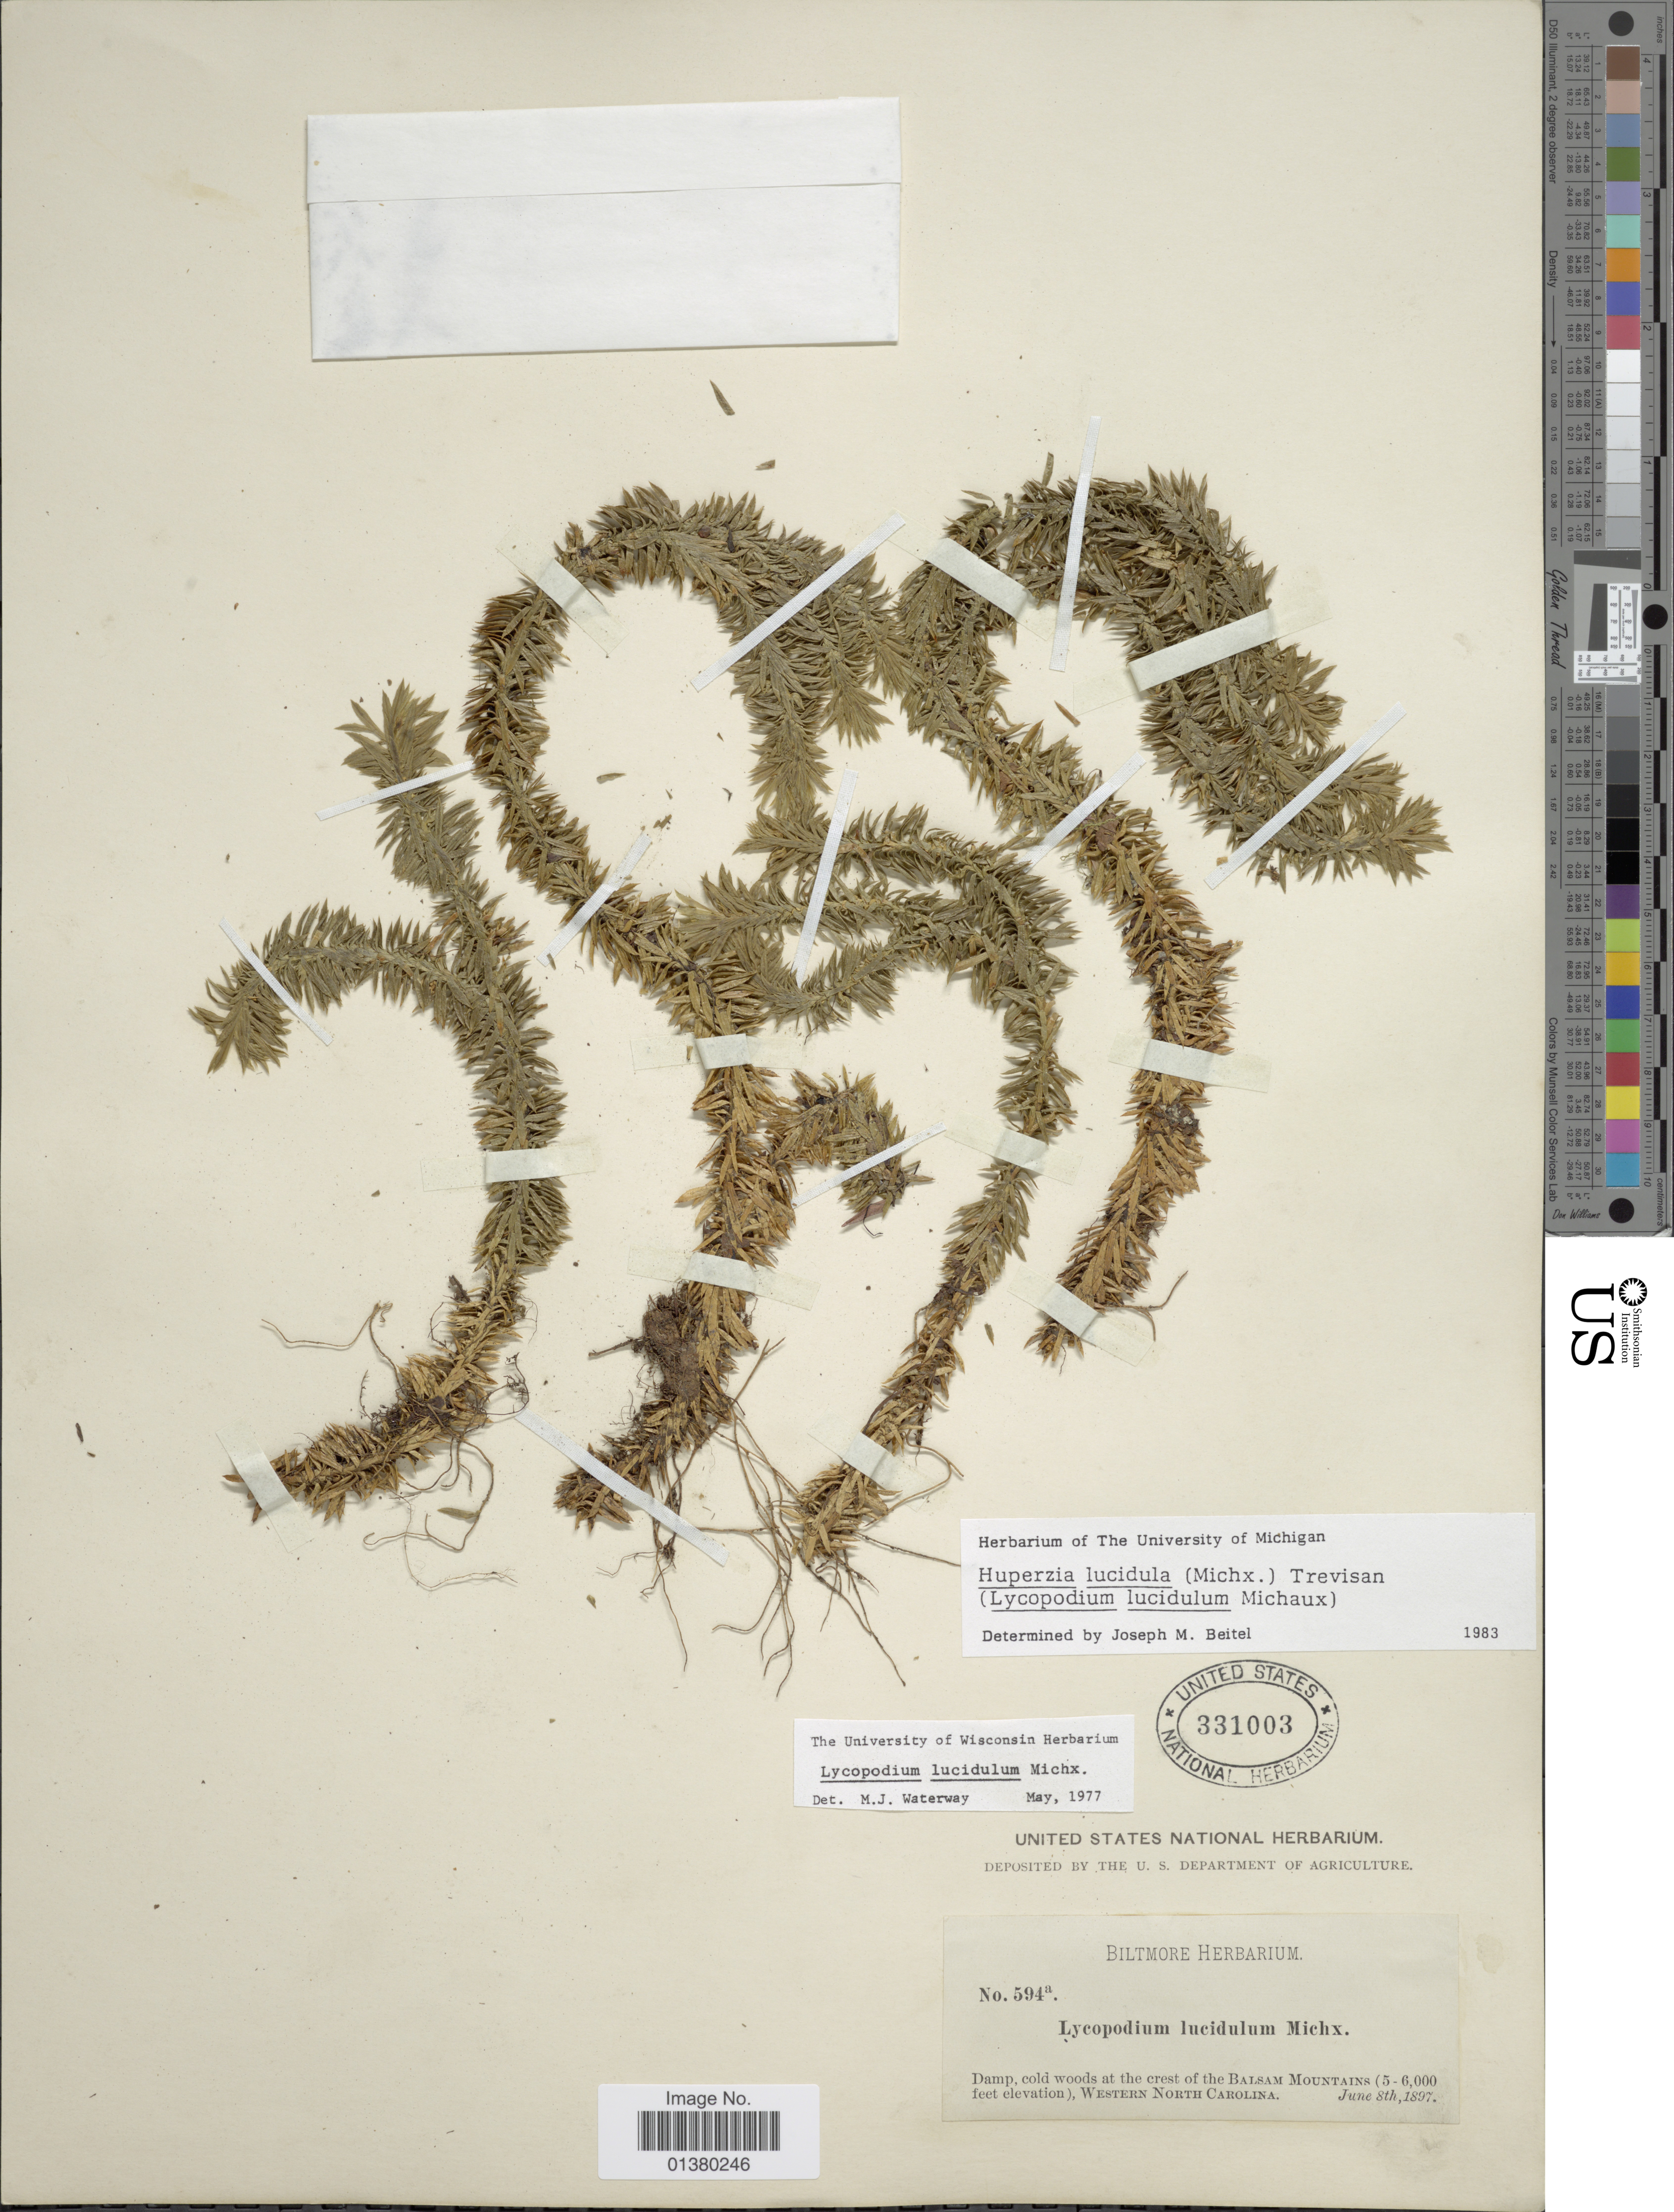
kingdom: Plantae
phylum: Tracheophyta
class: Lycopodiopsida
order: Lycopodiales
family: Lycopodiaceae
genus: Huperzia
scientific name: Huperzia lucidula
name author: (Michx.) Trevis.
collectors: ex herb. Biltmore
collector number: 594a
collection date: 1897-06-08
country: United States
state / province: North Carolina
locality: Damp, cold woods at the crest of the Balsam Mountains, Western North Carolina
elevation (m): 1524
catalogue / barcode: US 331003